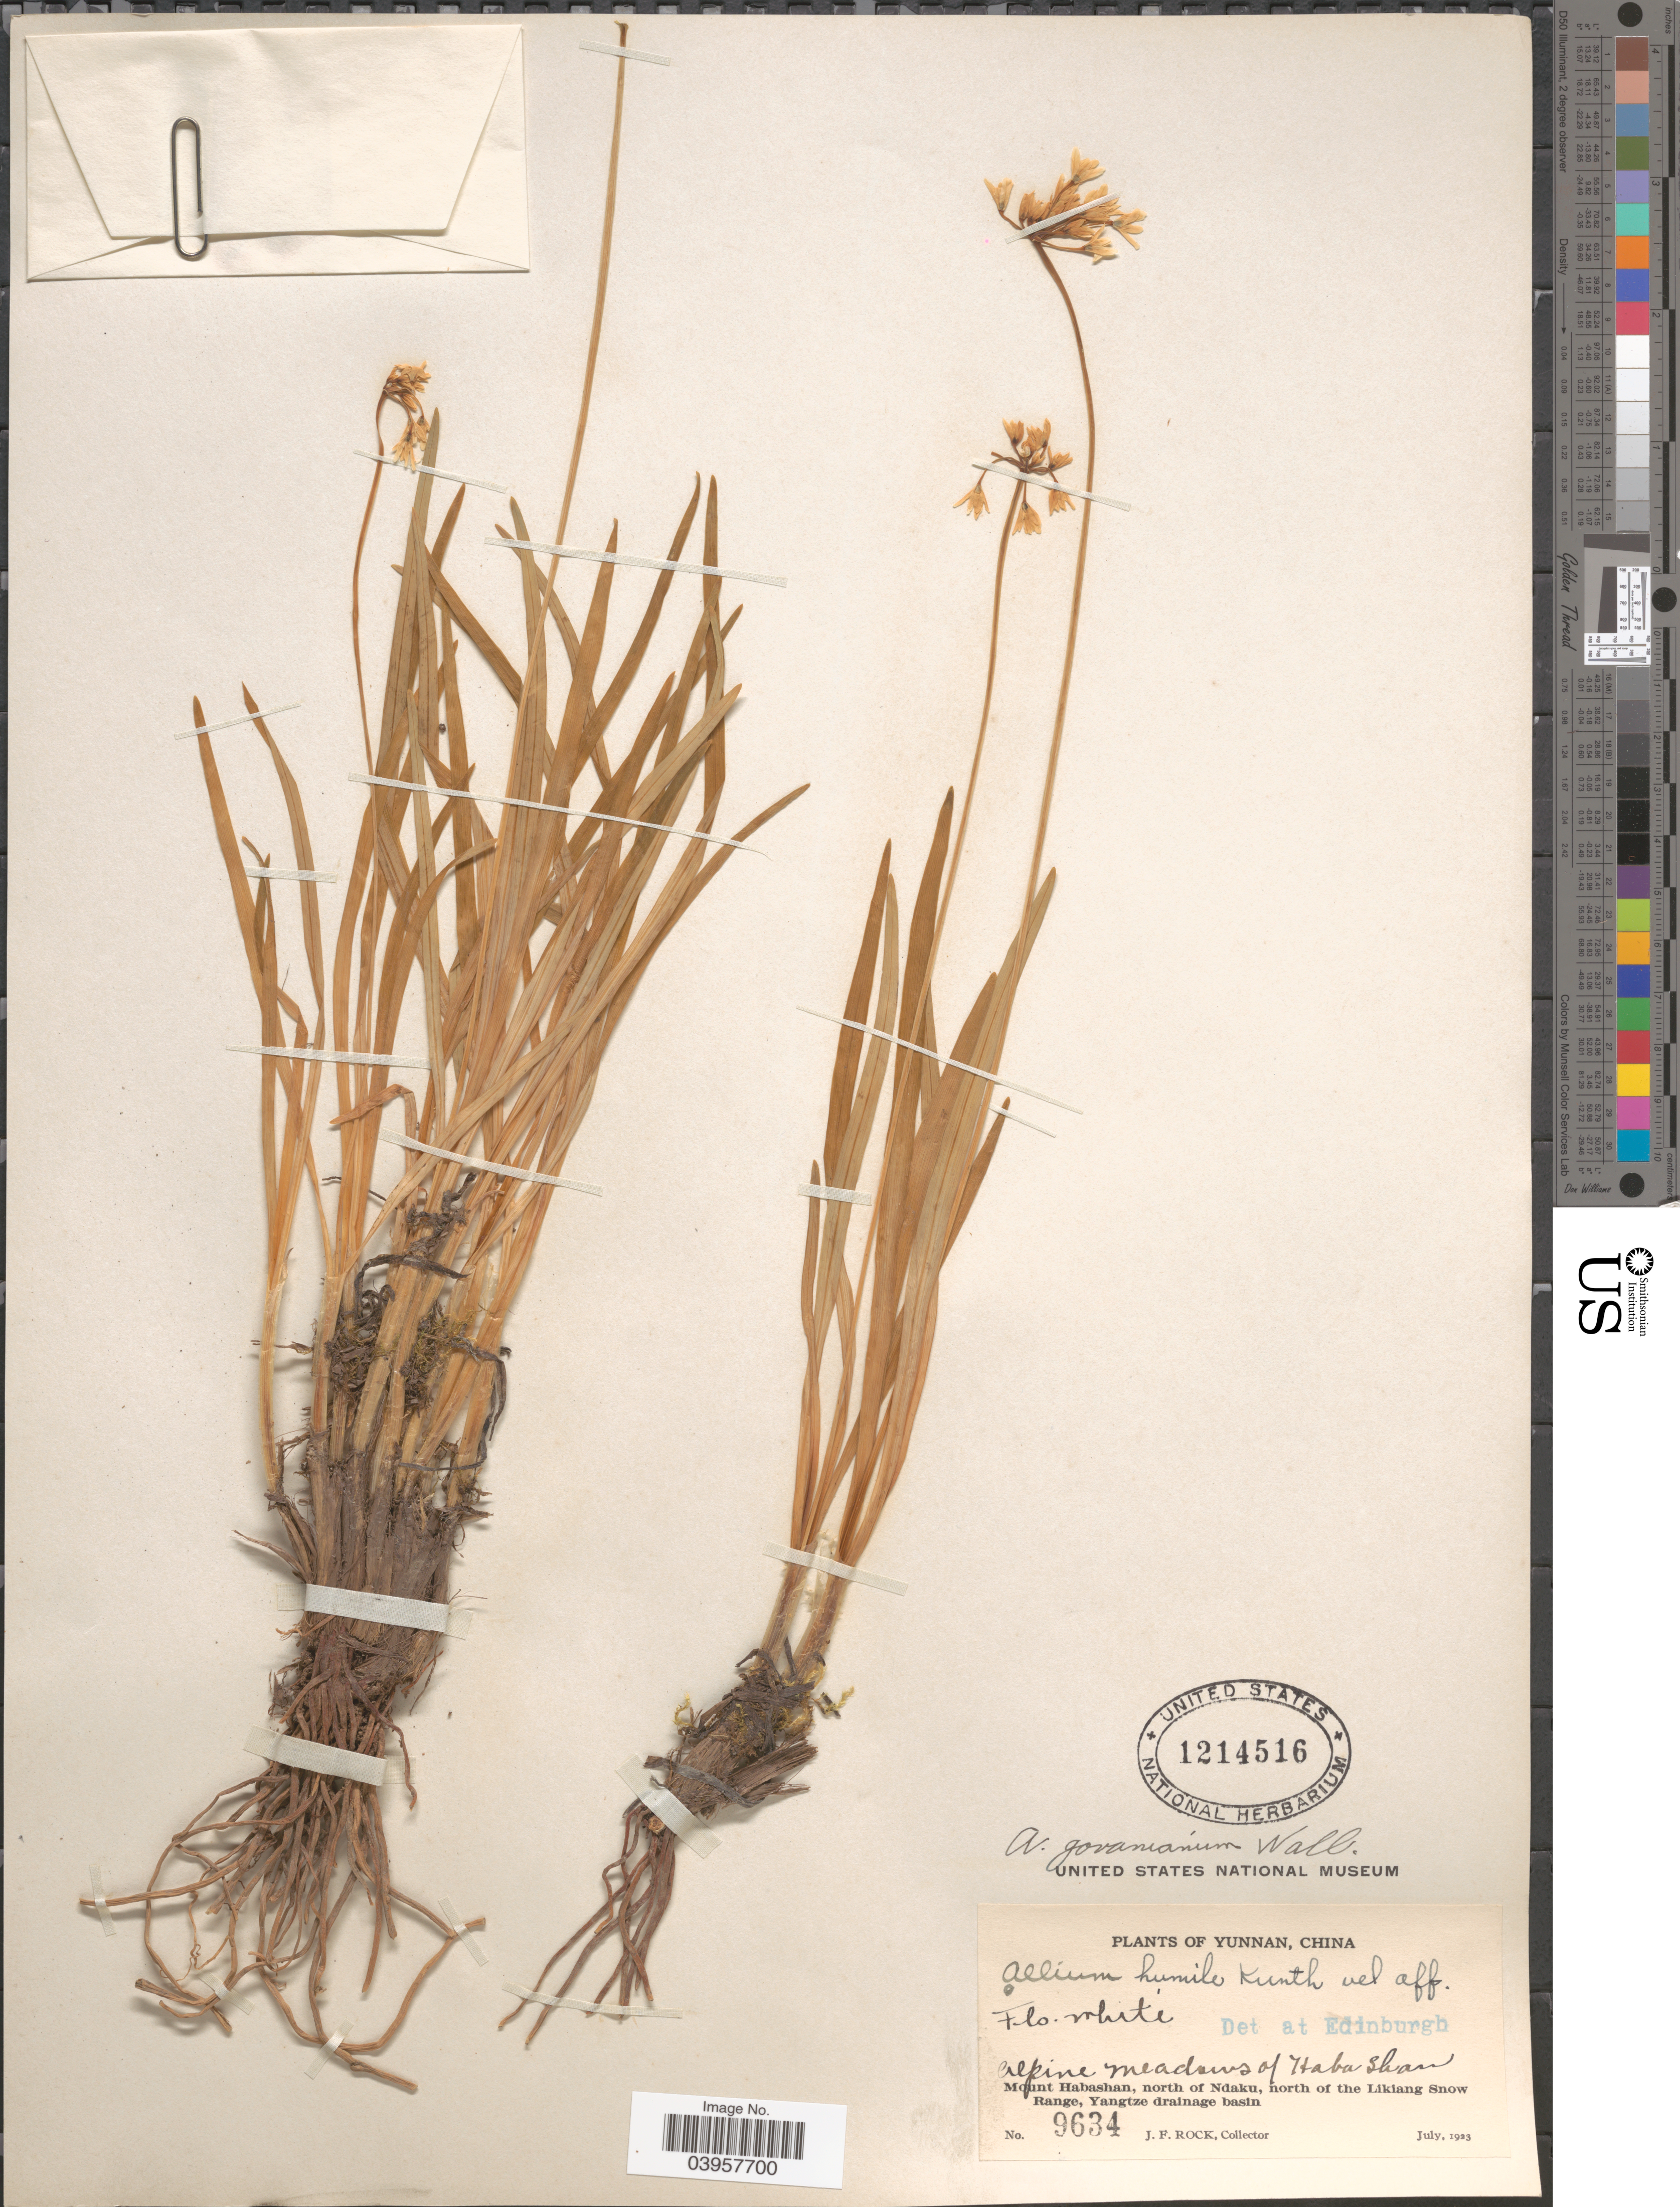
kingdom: Plantae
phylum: Tracheophyta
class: Liliopsida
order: Asparagales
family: Amaryllidaceae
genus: Allium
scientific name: Allium humile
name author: Kunth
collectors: J. Rock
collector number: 9634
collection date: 1923-07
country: China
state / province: Yunnan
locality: Alpine meadows of Haba Shan. Mount Habashan, north of Ndaku, north of the Likiang Snow Range, Yangtze drainage basin.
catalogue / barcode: US 1214516